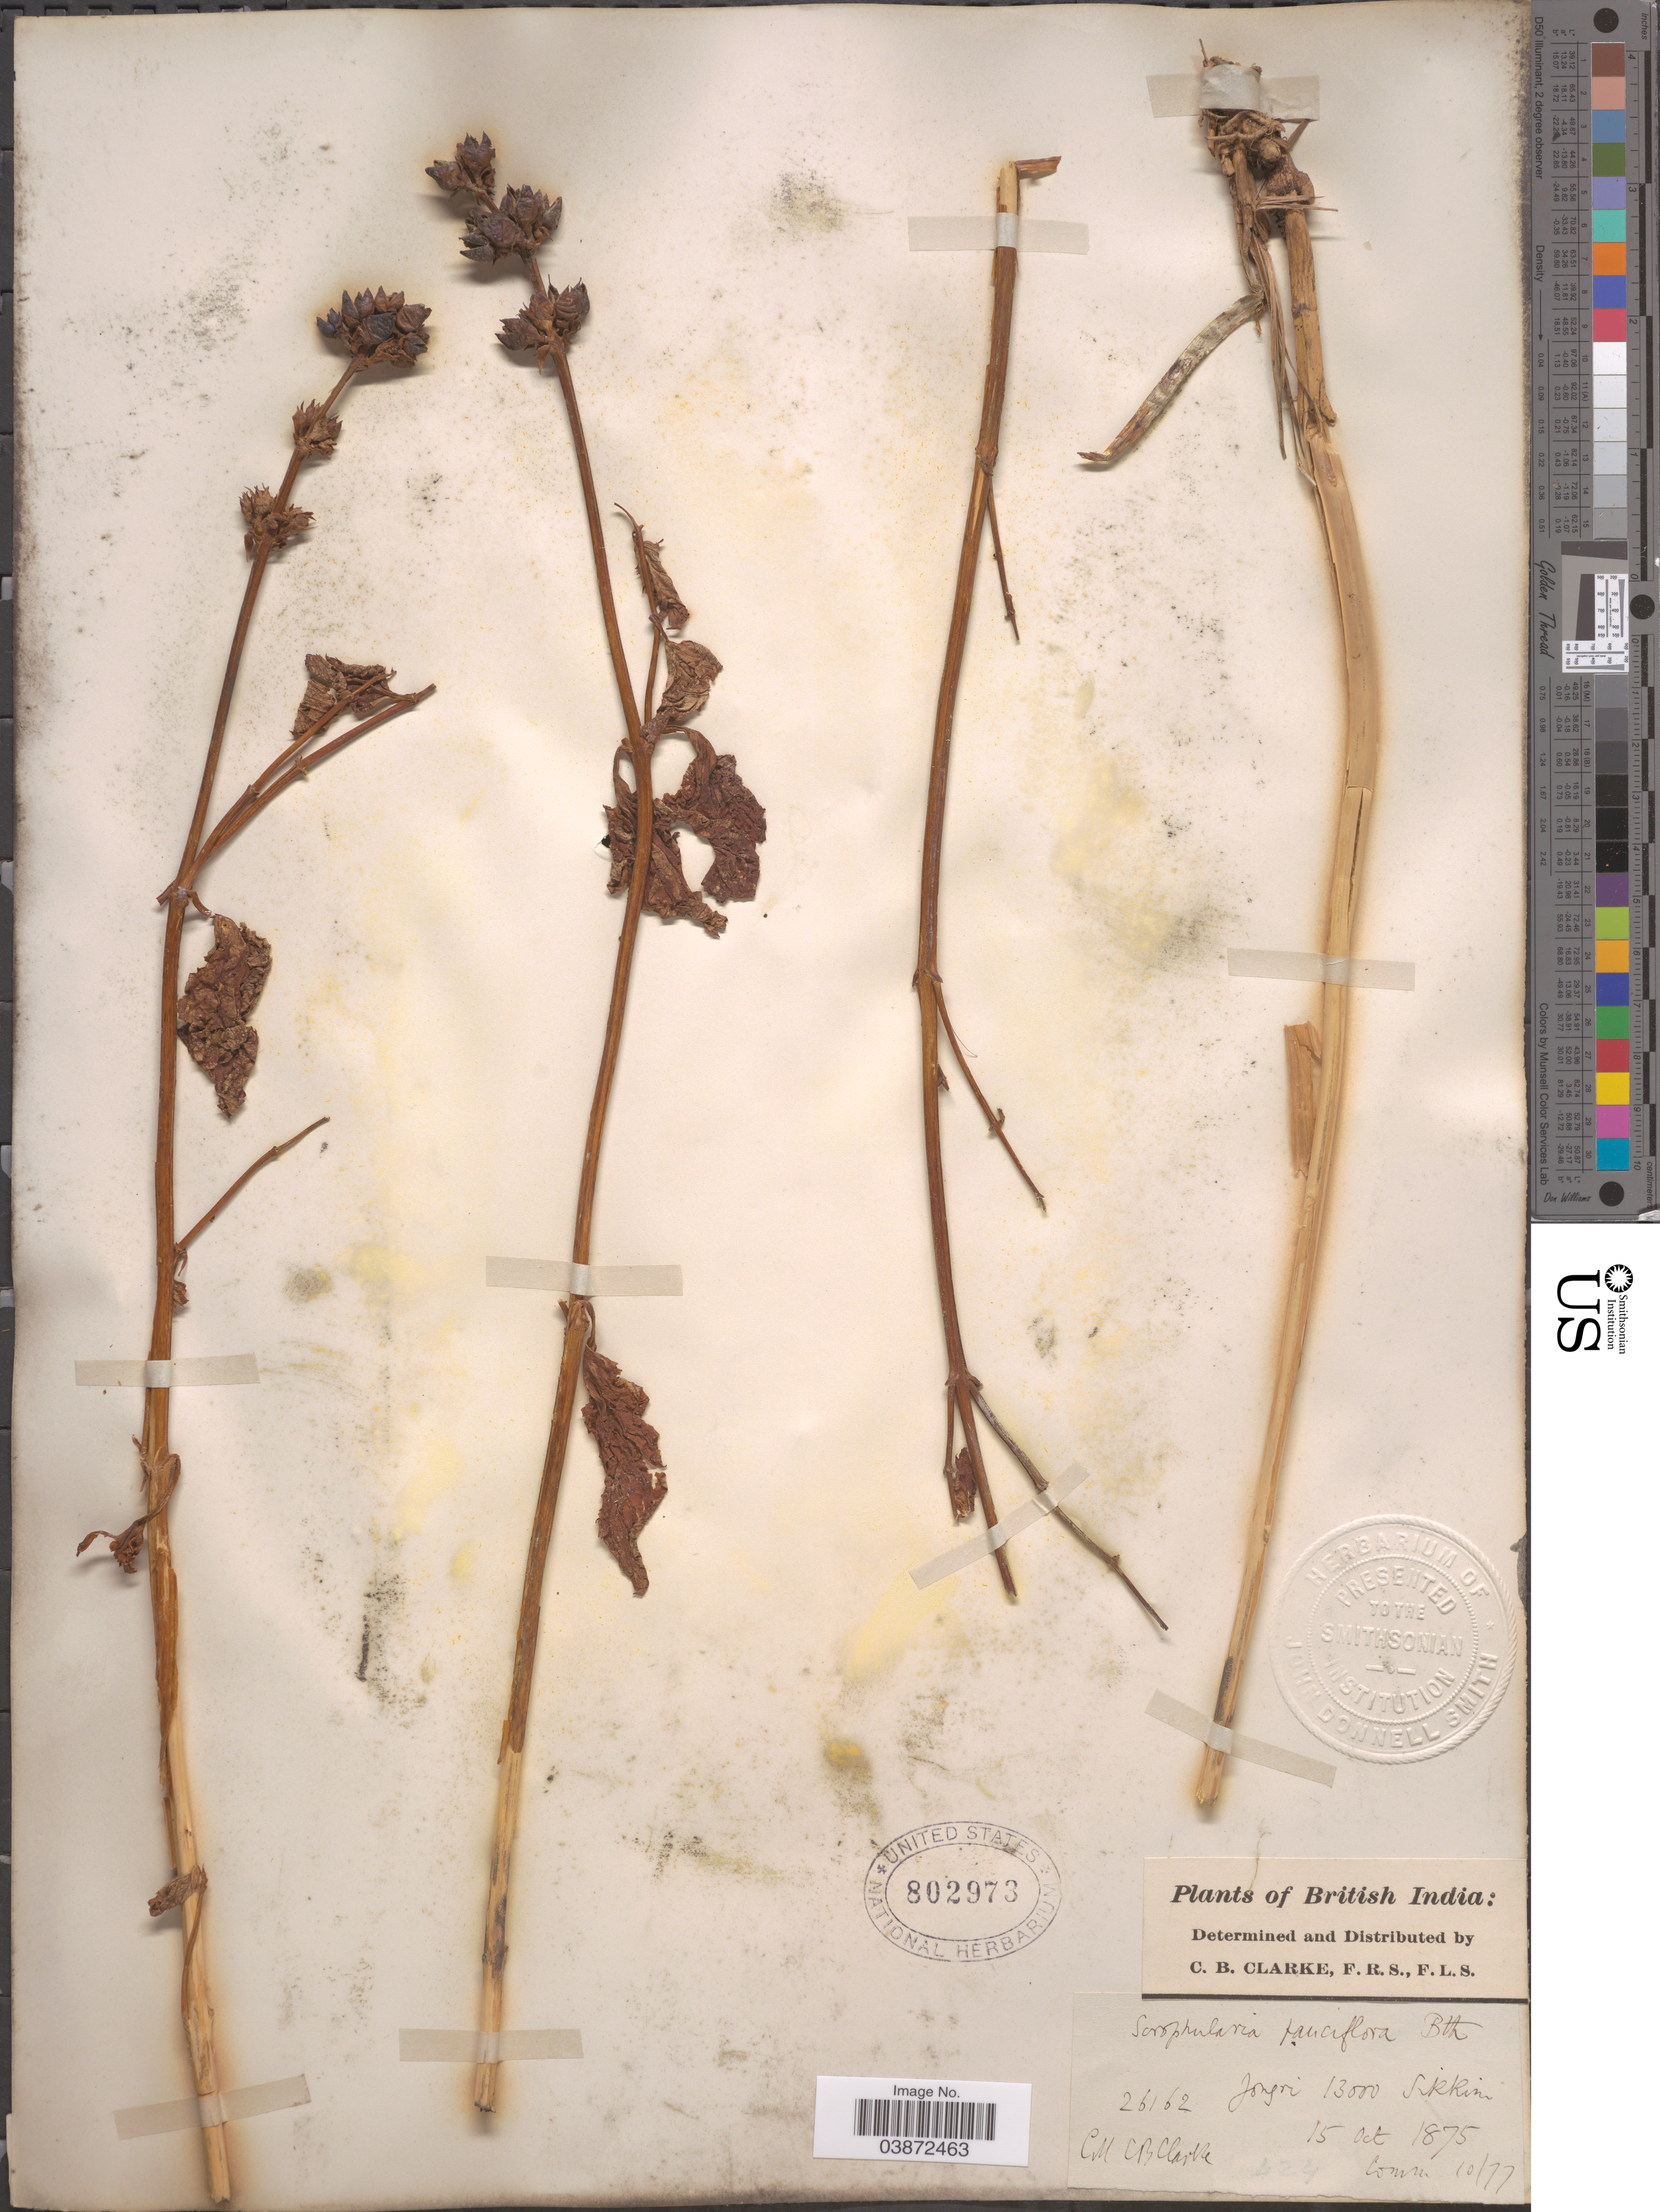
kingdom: Plantae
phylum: Tracheophyta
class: Magnoliopsida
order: Lamiales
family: Scrophulariaceae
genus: Scrophularia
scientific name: Scrophularia pauciflora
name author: Benth.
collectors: C. B. Clarke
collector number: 26162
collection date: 1875-10-15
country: India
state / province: Sikkim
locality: British India. Jongri.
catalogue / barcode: US 802973